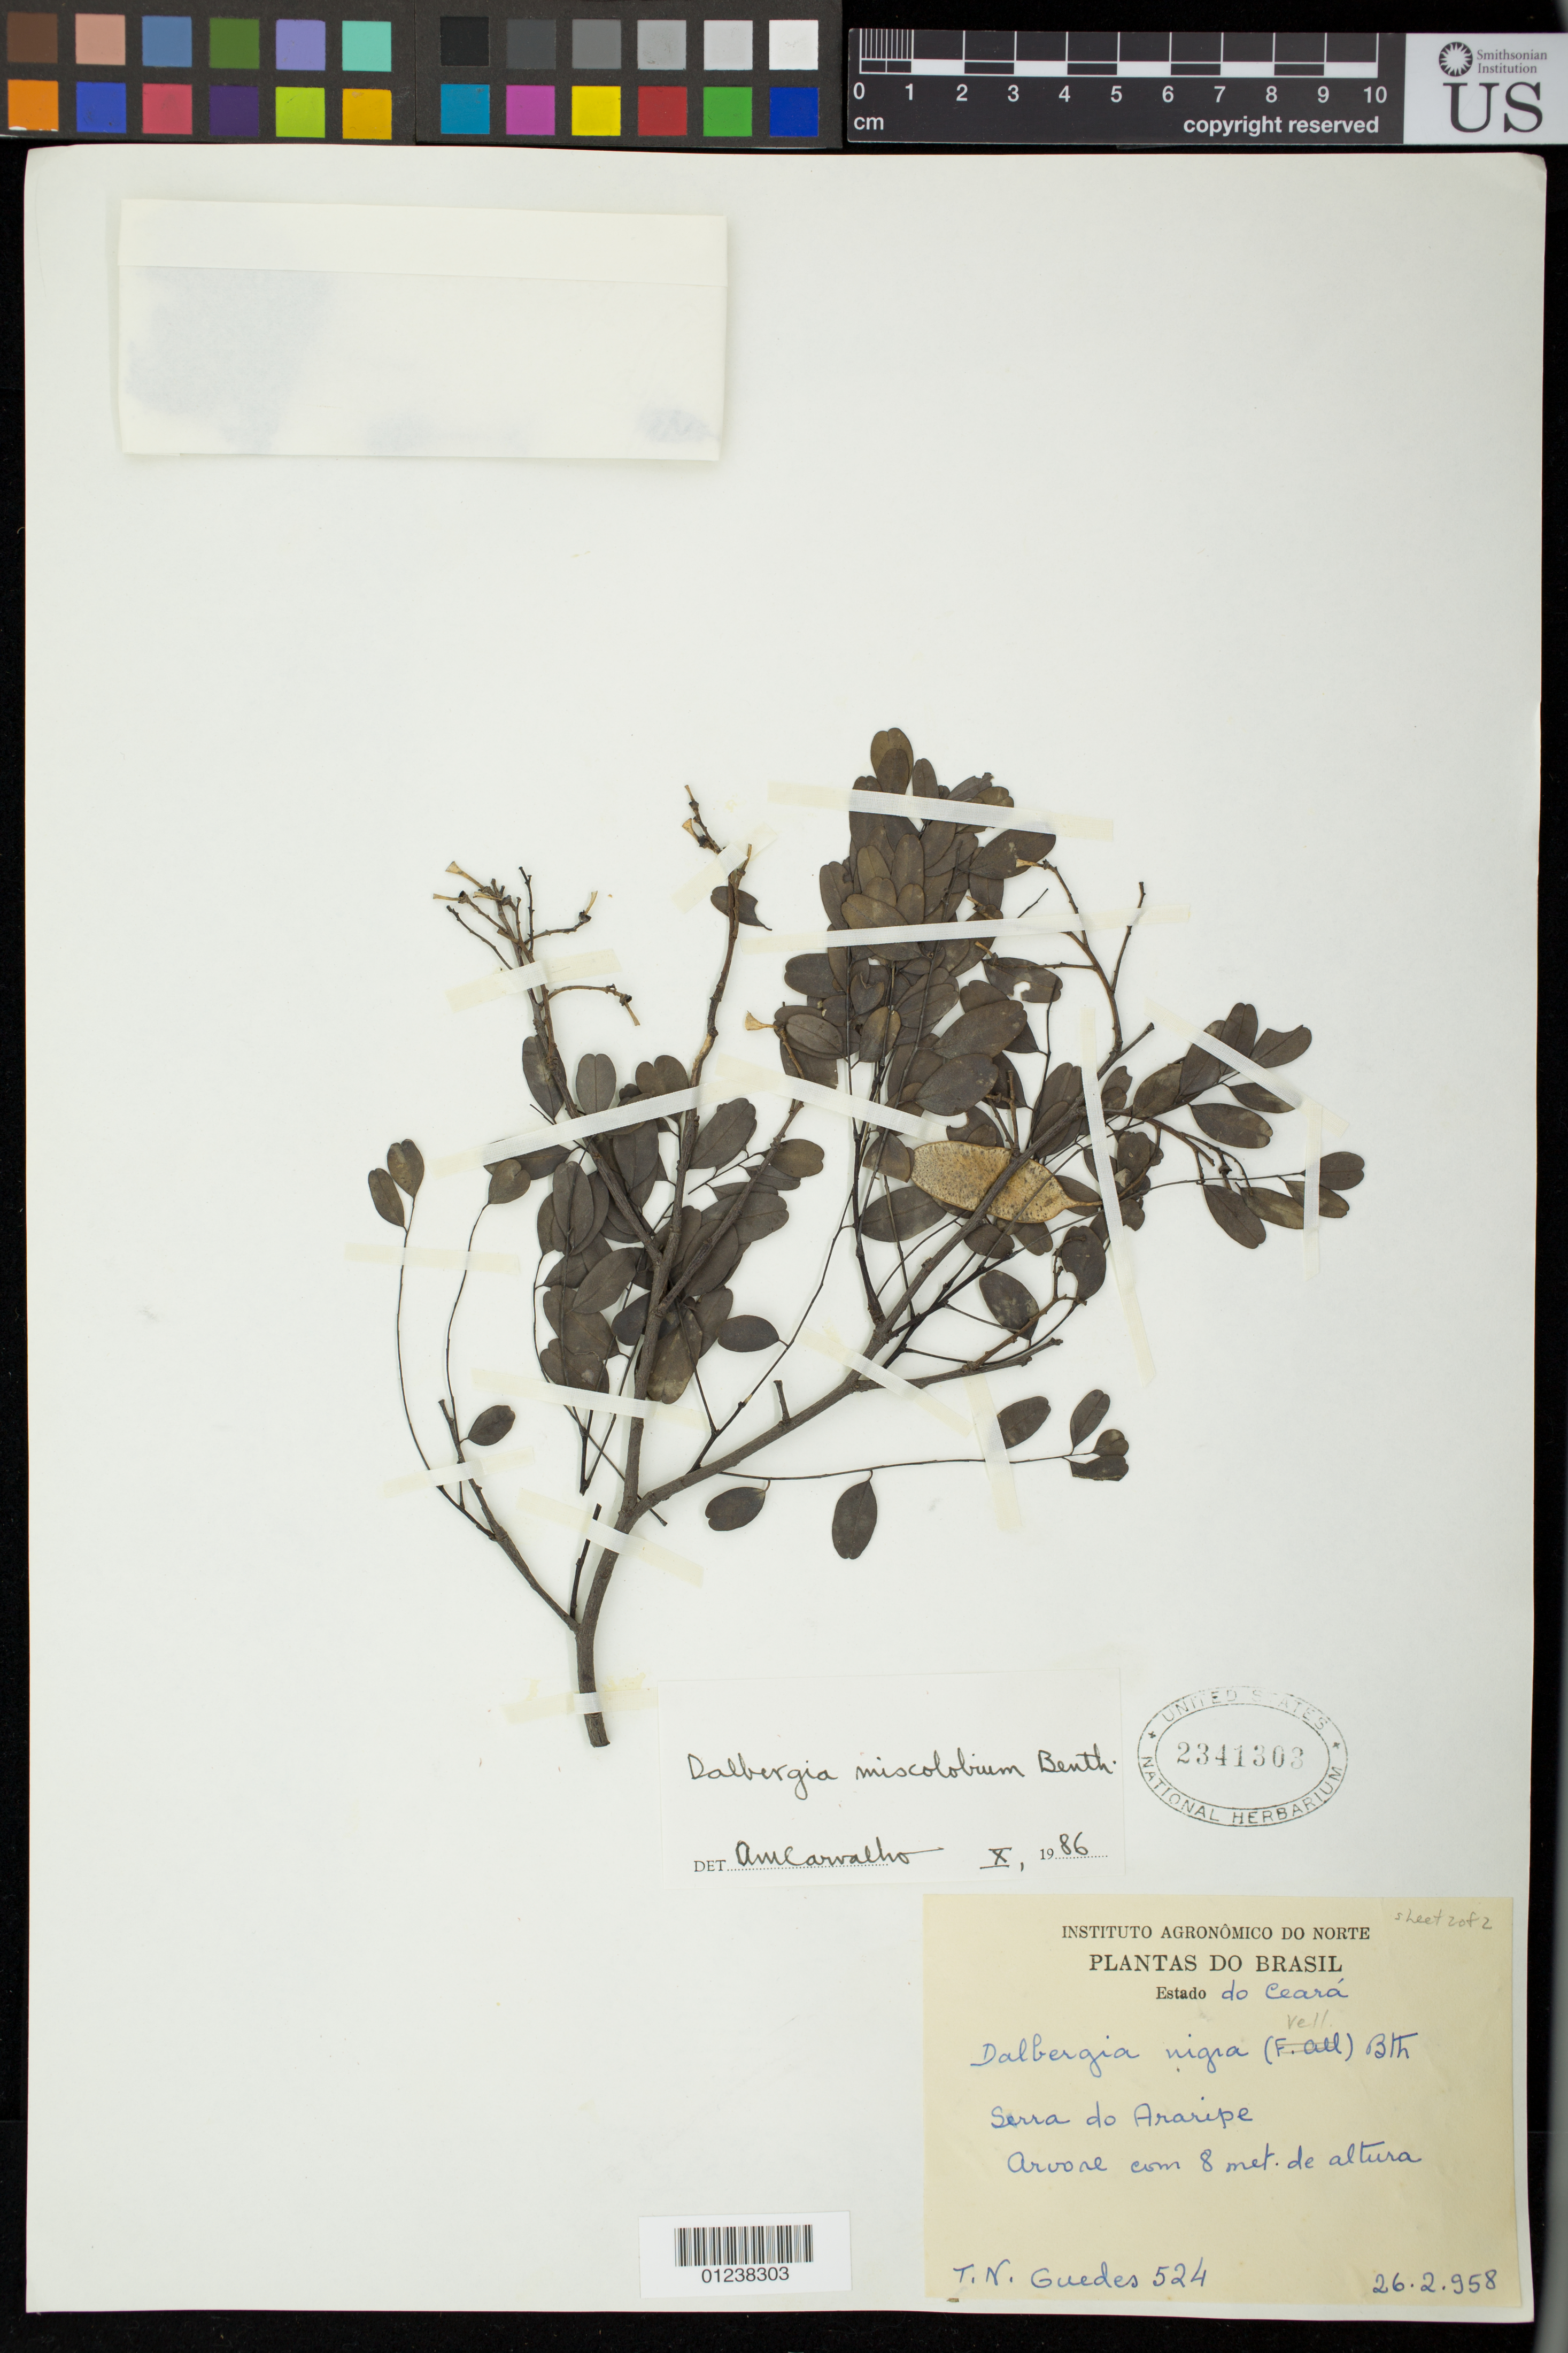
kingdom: Plantae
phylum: Tracheophyta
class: Magnoliopsida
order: Fabales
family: Fabaceae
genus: Dalbergia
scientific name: Dalbergia miscolobium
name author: Benth.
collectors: T. Guedes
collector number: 524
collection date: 1958-02-26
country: Brazil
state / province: Ceara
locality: Serra do Araripe.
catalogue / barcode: US 2341303